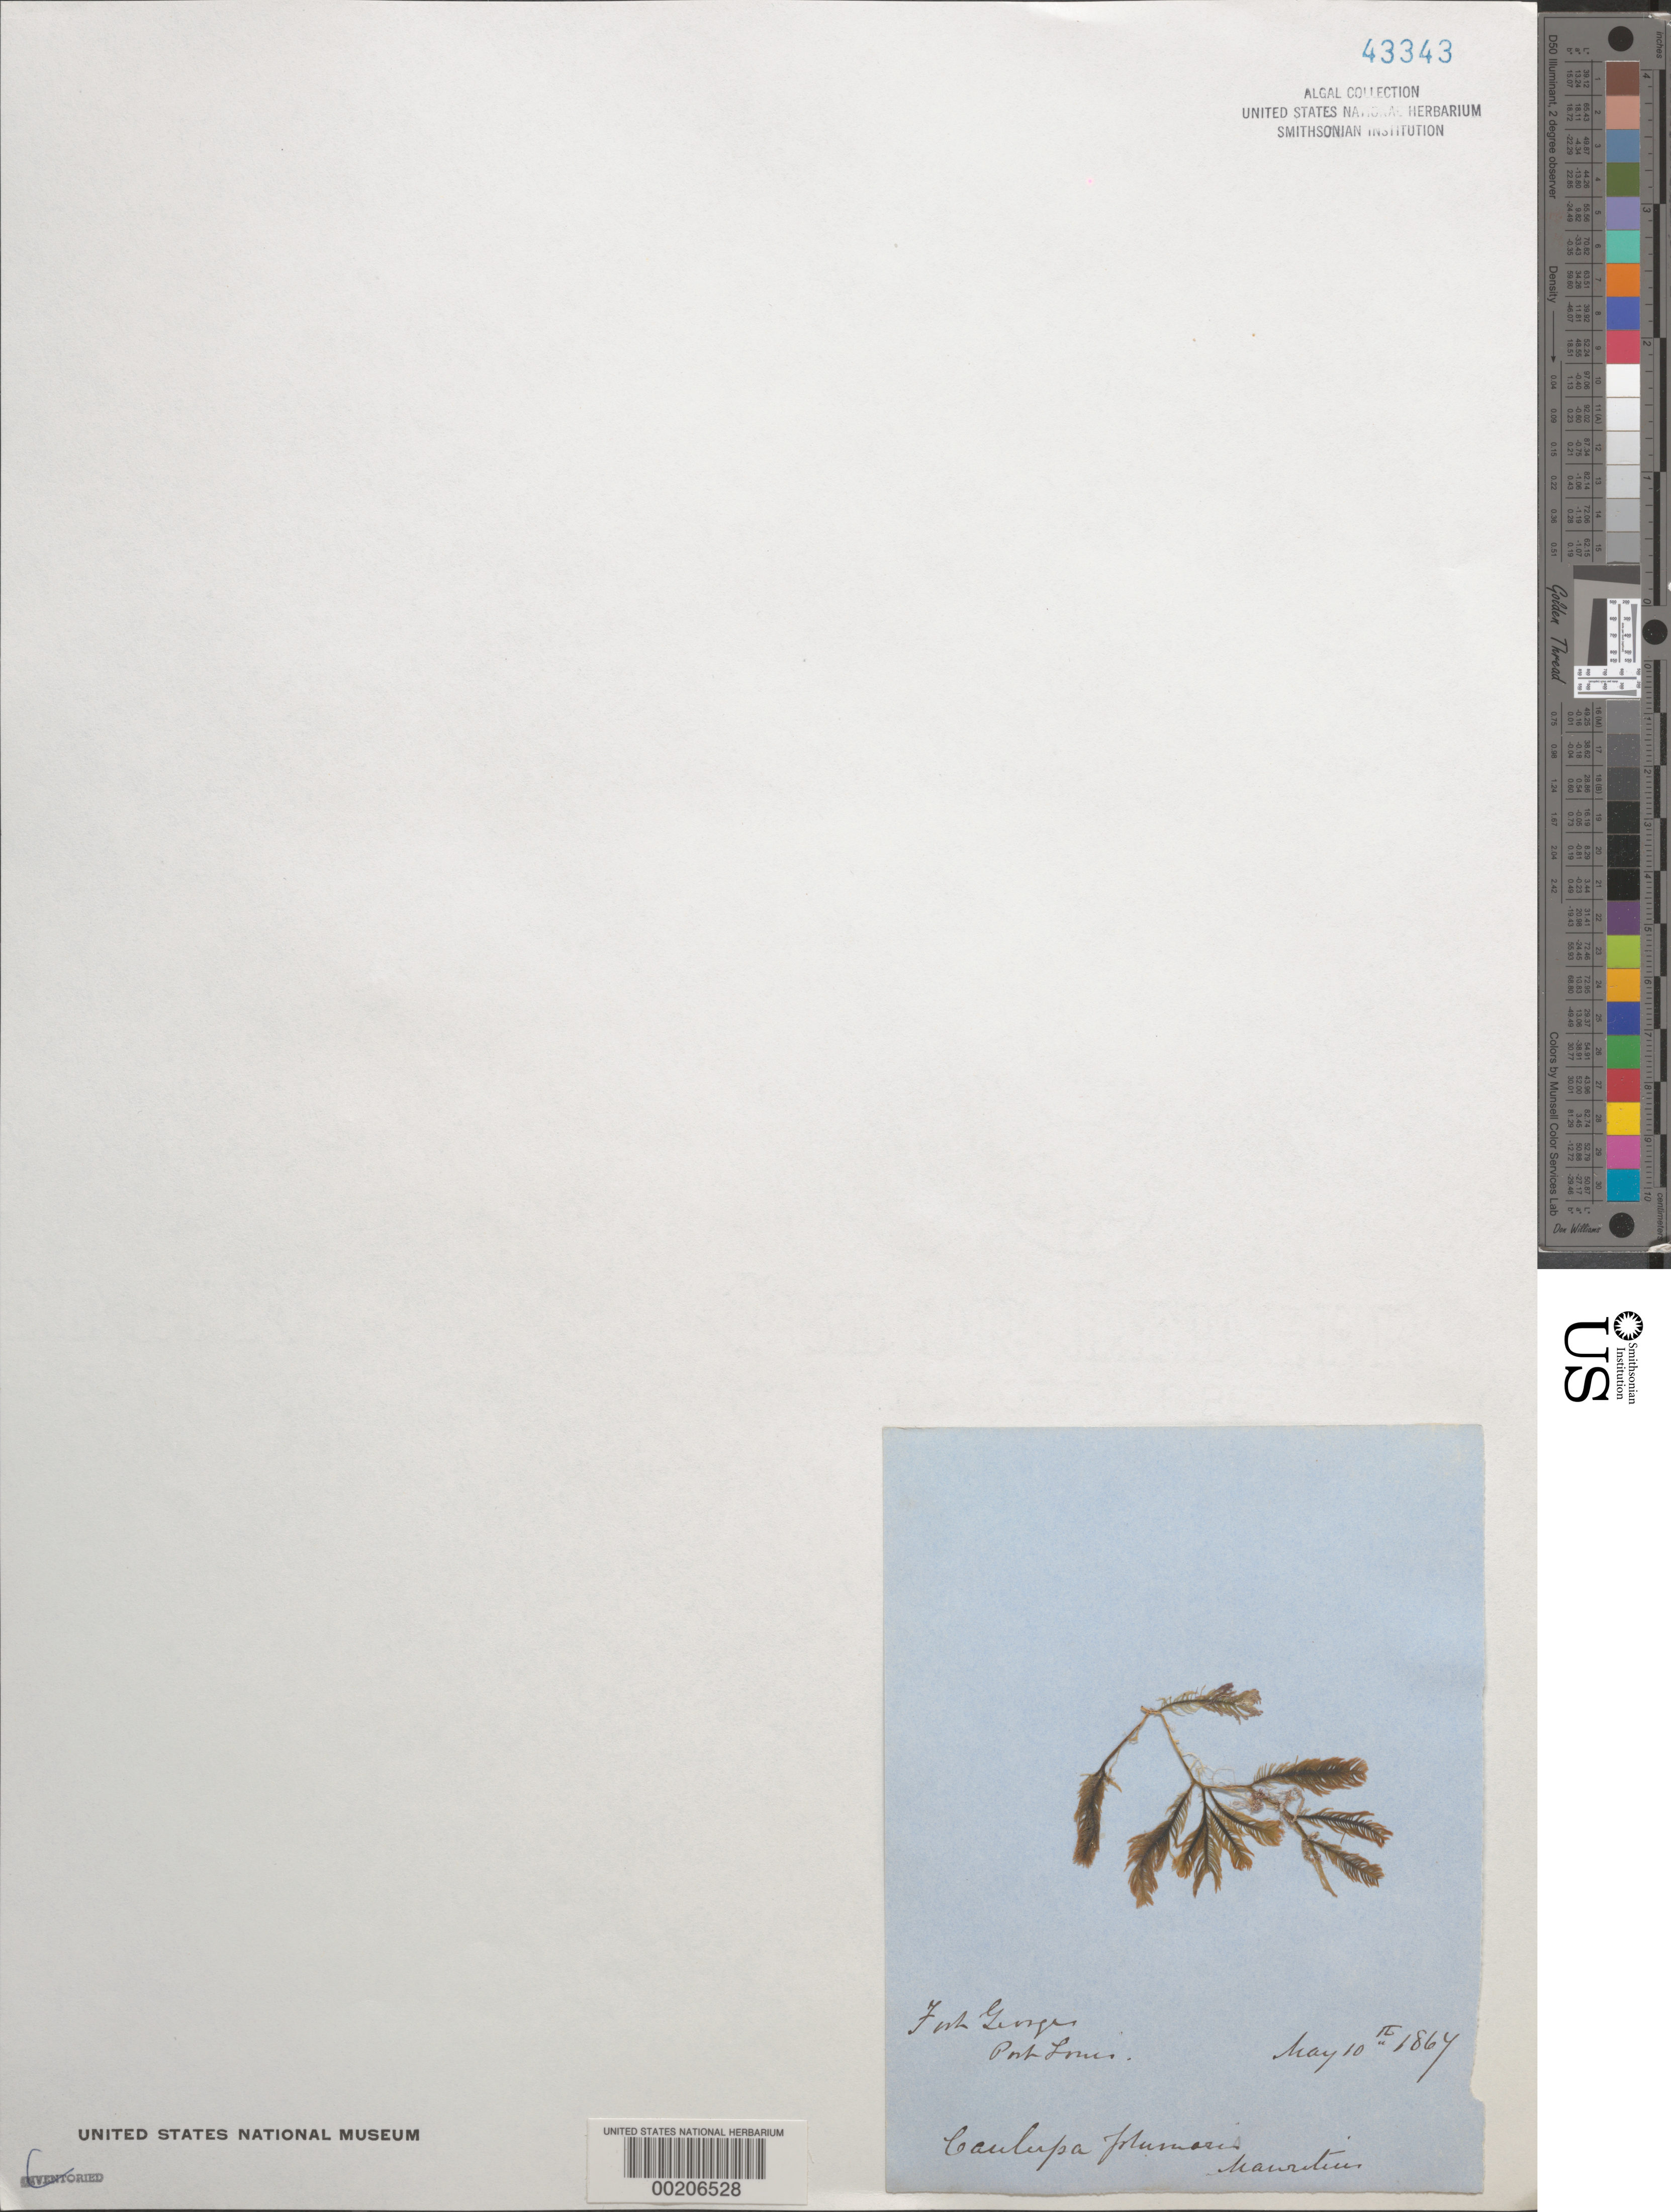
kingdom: Plantae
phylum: Chlorophyta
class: Ulvophyceae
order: Bryopsidales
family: Caulerpaceae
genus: Caulerpa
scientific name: Caulerpa sertularioides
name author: (S.G. Gmel.) M. Howe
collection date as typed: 10 May 1864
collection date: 1864-05-10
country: Mauritius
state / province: Port Louis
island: Mauritius Island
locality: Fort George, Port Louis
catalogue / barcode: US 43343